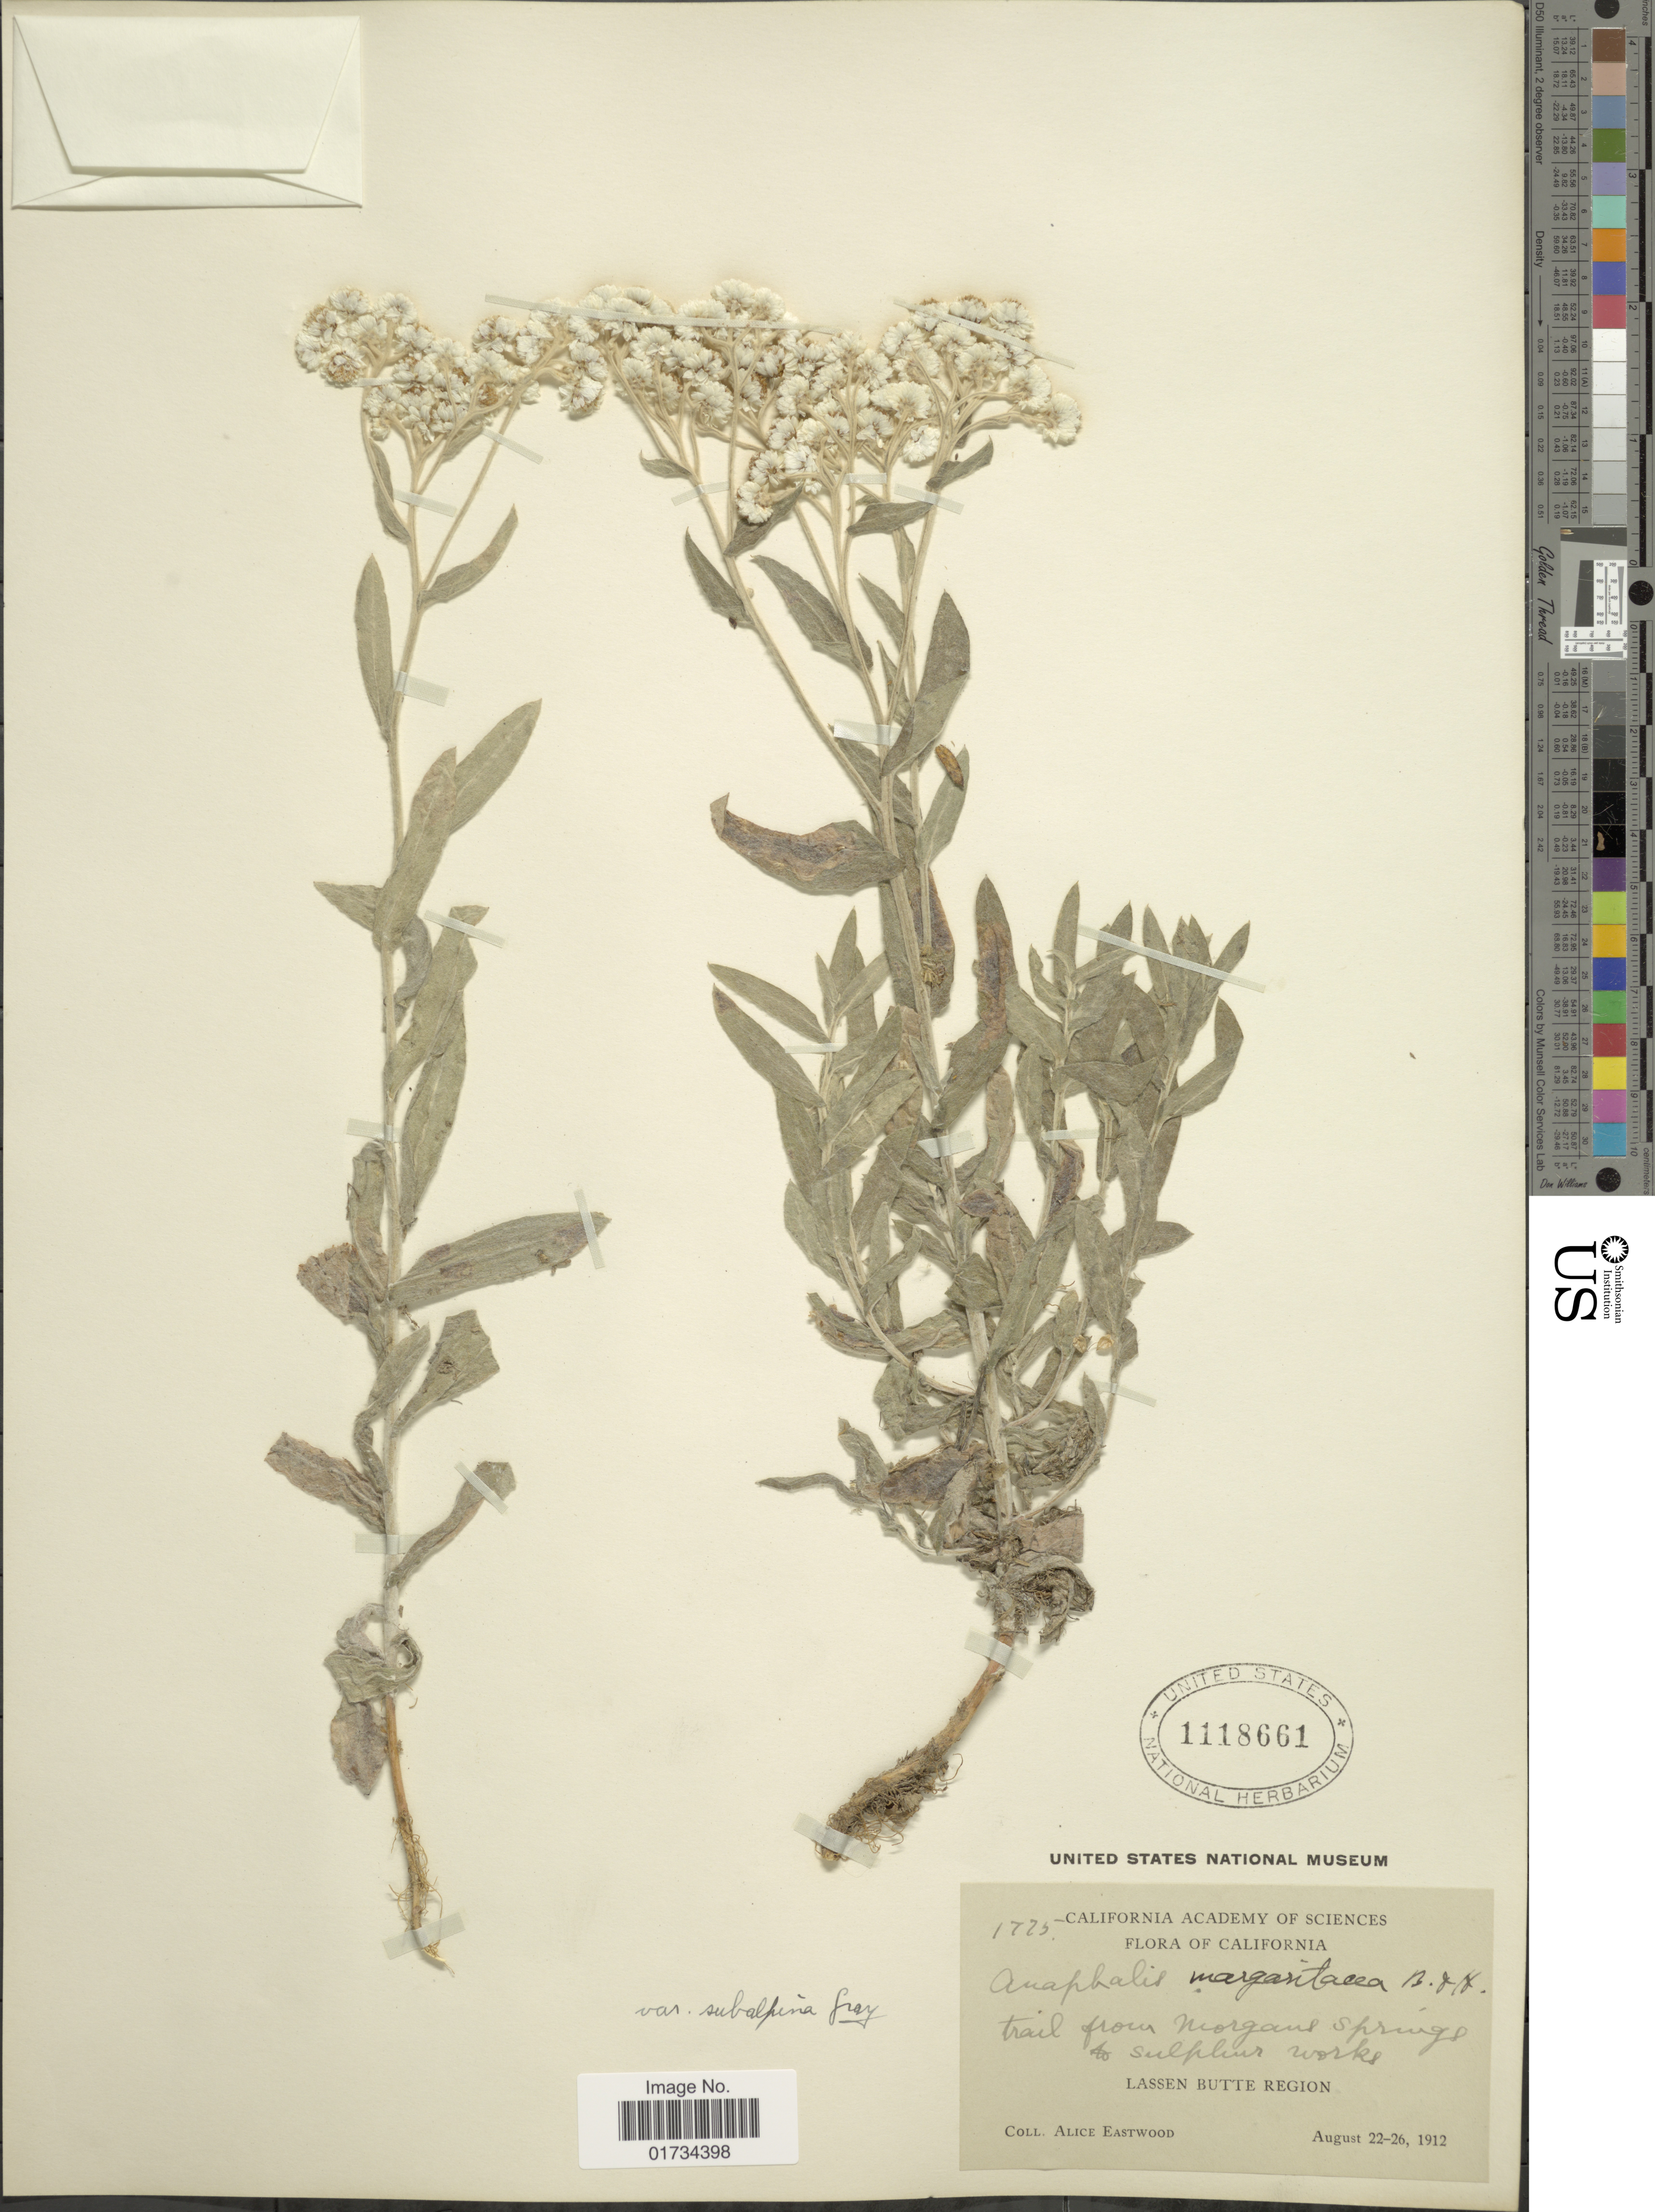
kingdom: Plantae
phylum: Tracheophyta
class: Magnoliopsida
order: Asterales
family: Asteraceae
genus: Anaphalis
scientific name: Anaphalis subalpina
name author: (A. Gray) Rydb.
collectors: A. Eastwood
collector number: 1725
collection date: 1912-08-22/1912-08-26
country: United States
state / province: California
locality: Trail from Morgans Springs to Sulphur works, Lassen Butte Region.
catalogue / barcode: US 1118661